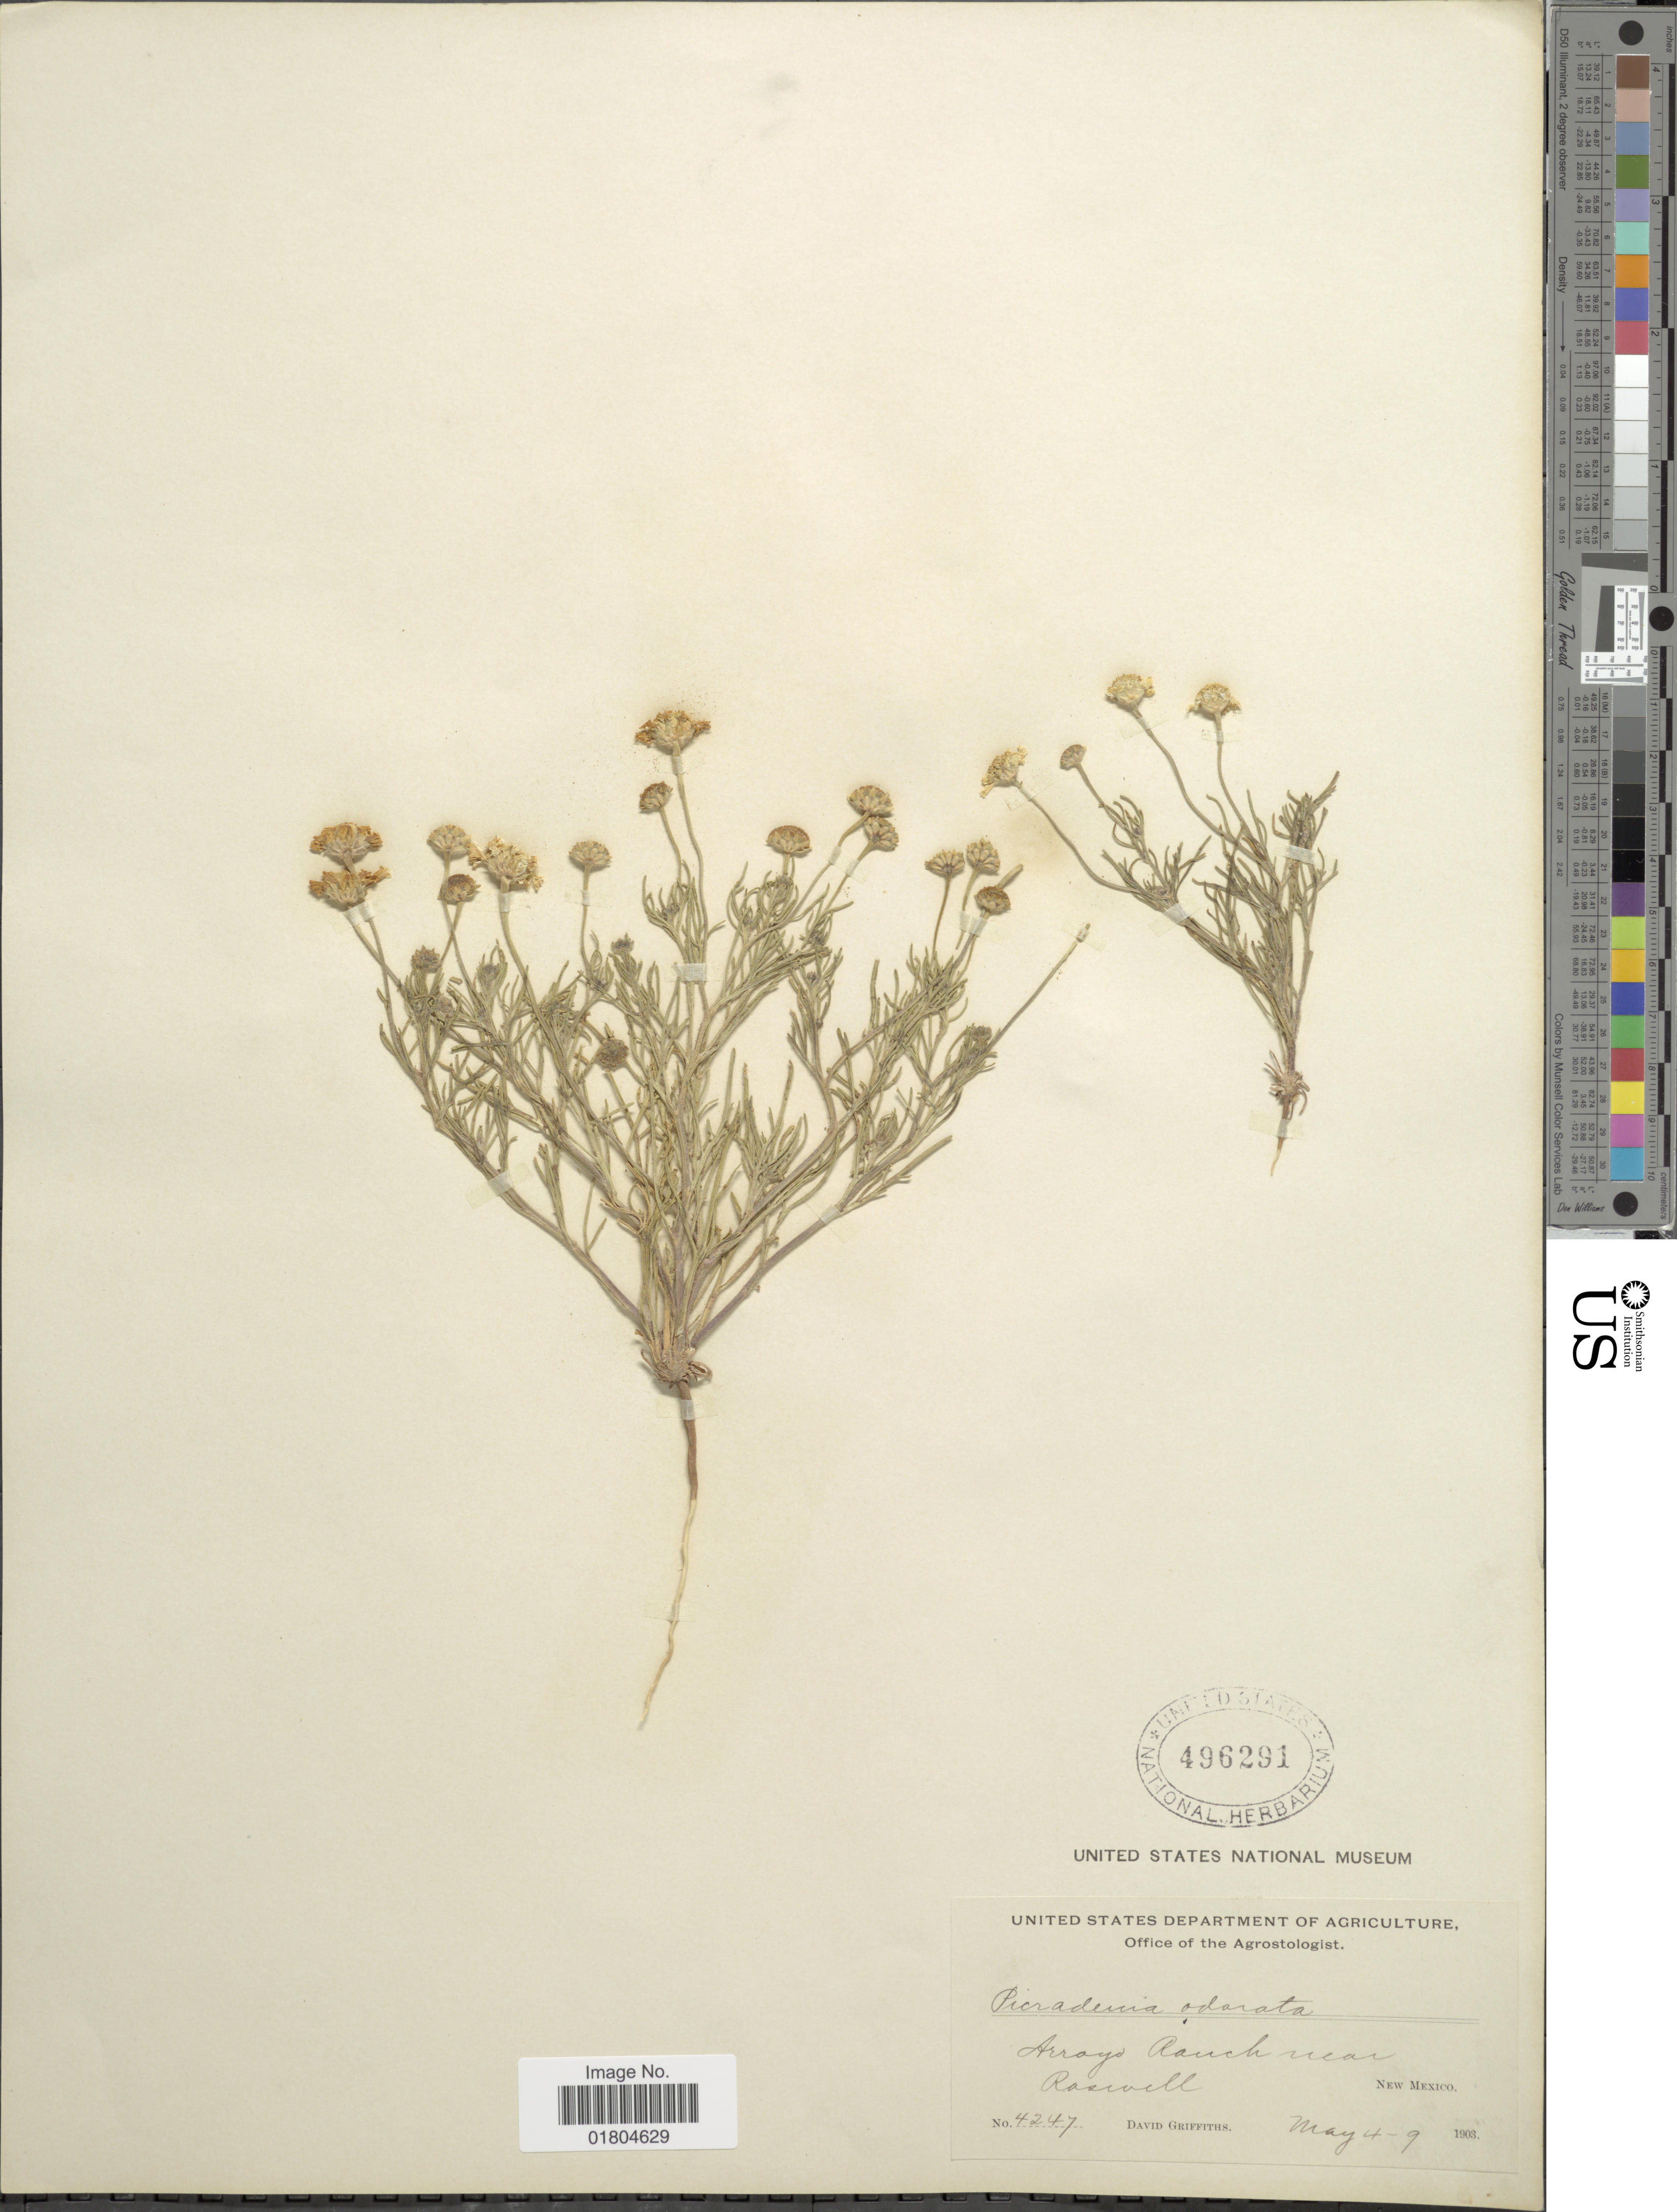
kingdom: Plantae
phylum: Tracheophyta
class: Magnoliopsida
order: Asterales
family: Asteraceae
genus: Hymenoxys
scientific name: Hymenoxys odorata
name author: DC.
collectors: D. Griffiths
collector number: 4247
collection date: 1903-05-04/1903-05-09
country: United States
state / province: New Mexico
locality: Arroyo Ranch near Roswell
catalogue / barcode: US 496291